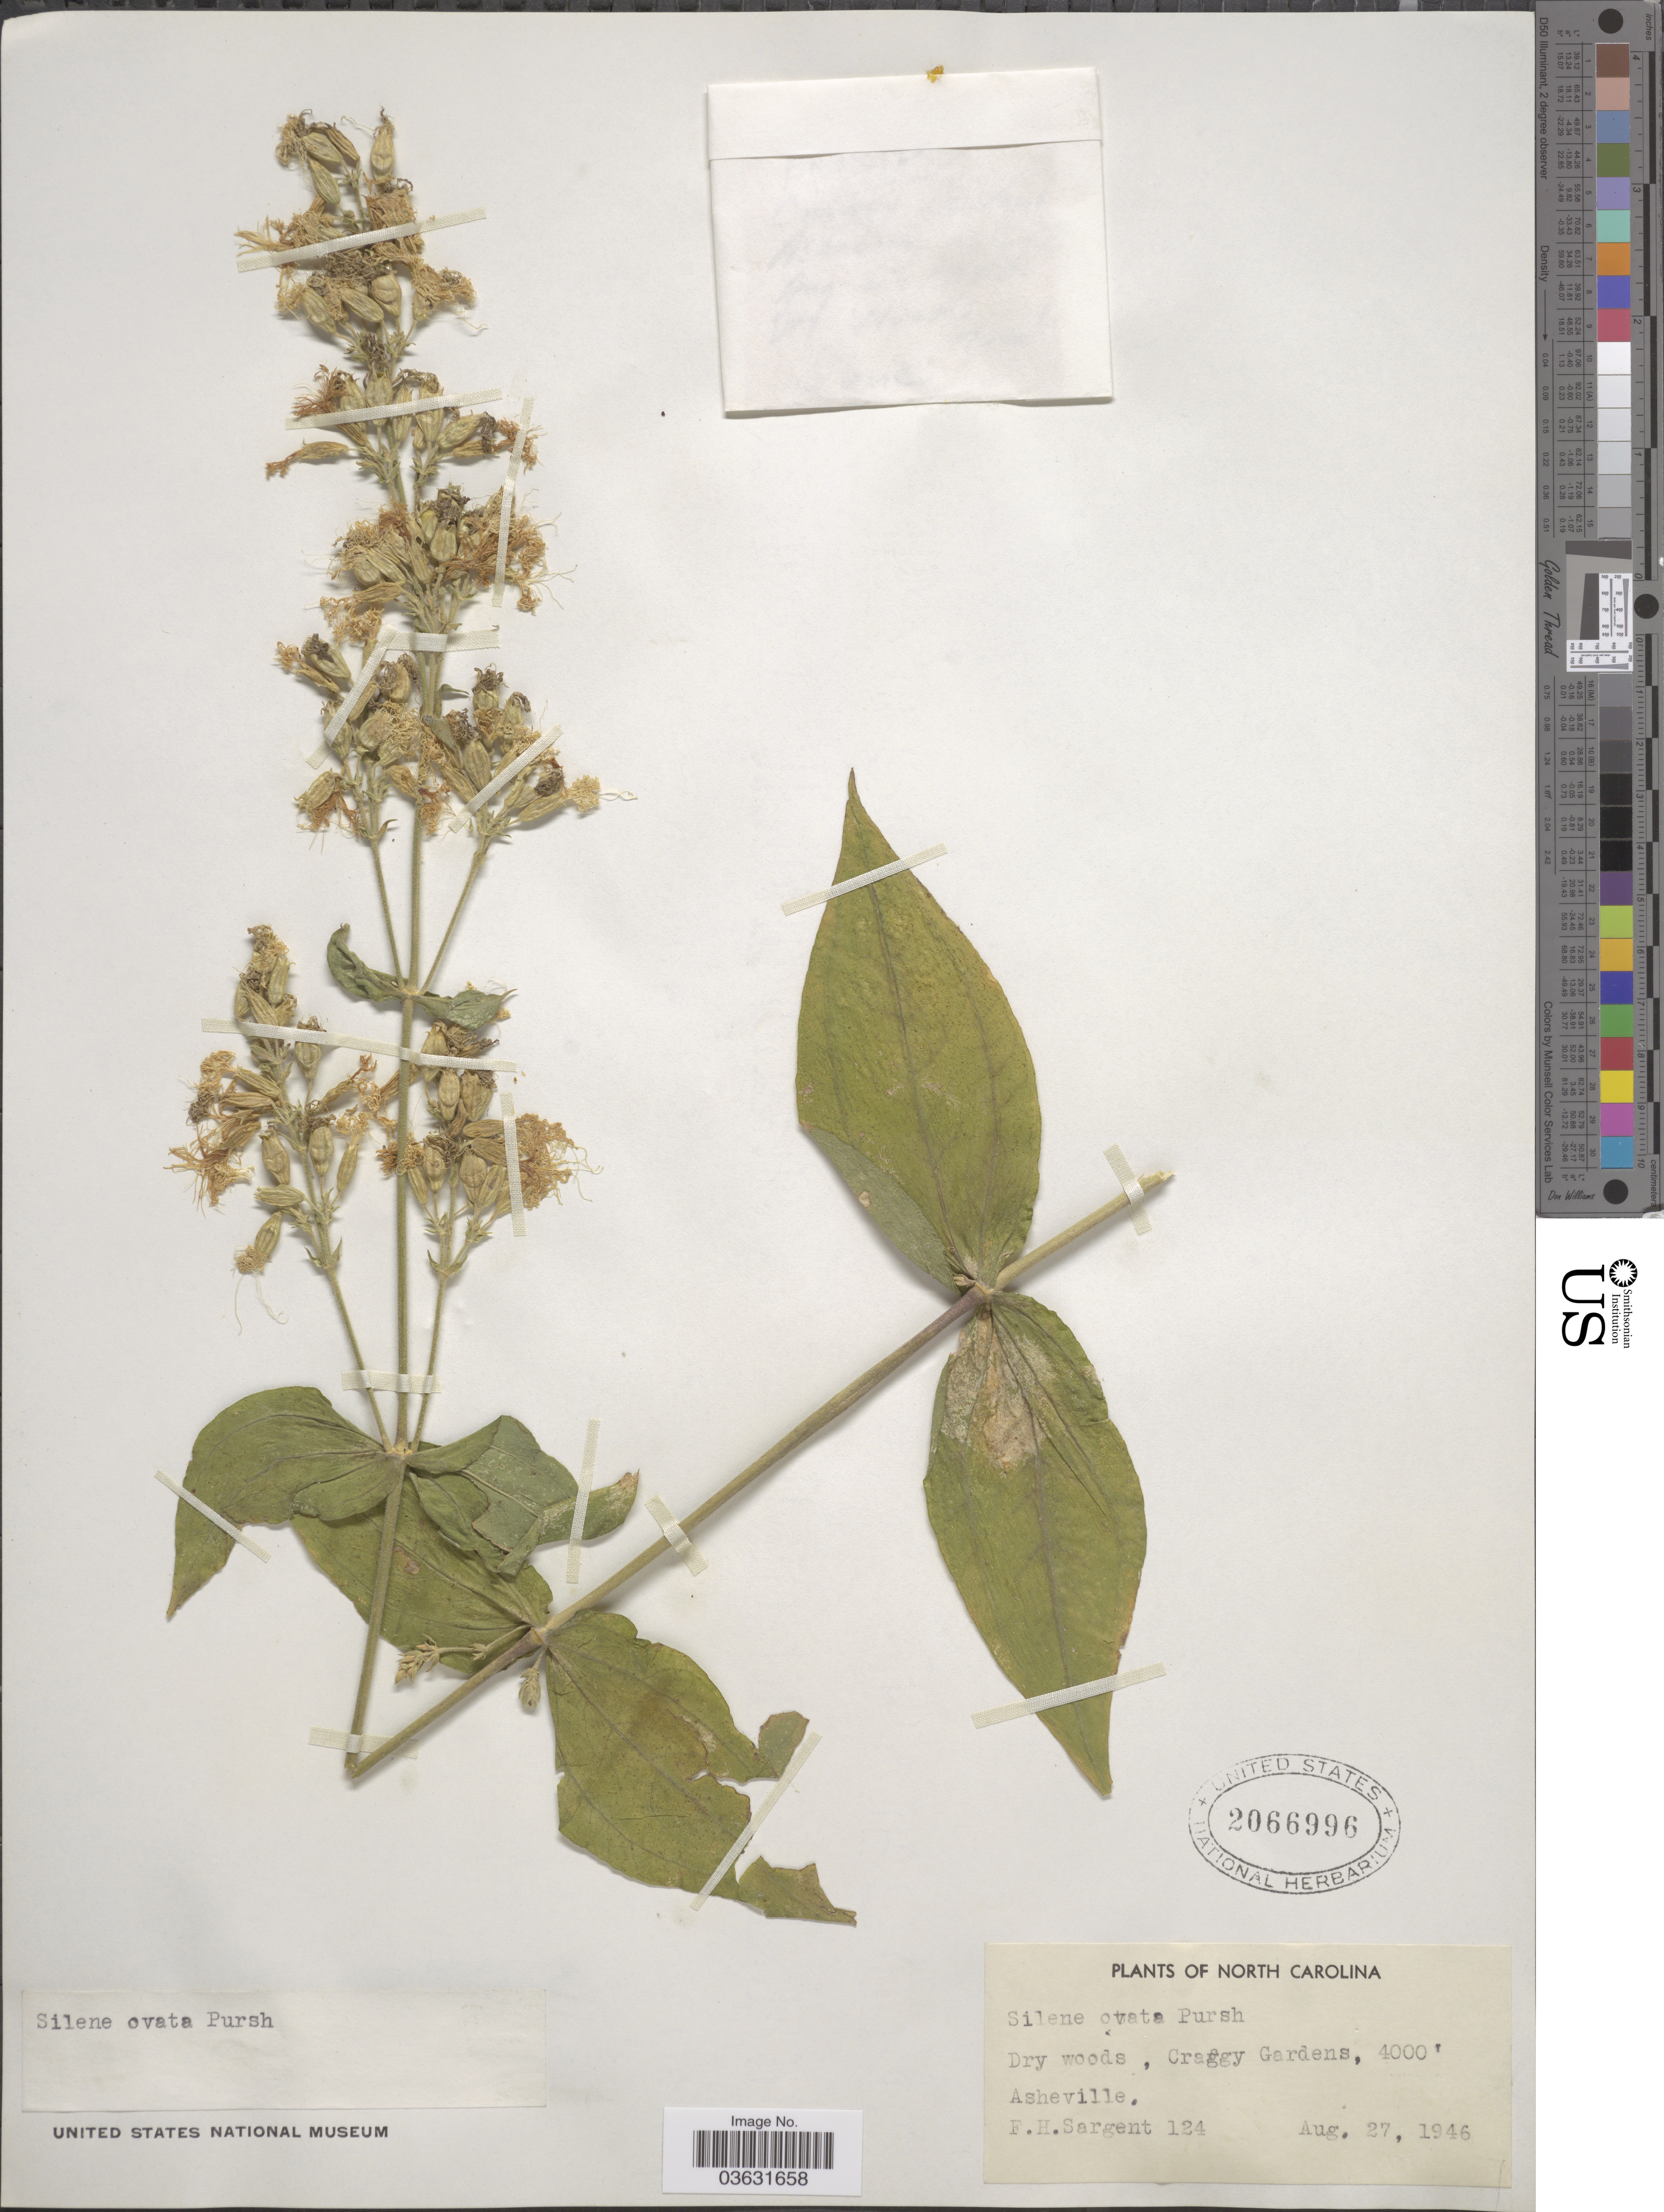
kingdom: Plantae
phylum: Tracheophyta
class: Magnoliopsida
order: Caryophyllales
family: Caryophyllaceae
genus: Silene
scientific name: Silene ovata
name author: Pursh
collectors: F. H. Sargent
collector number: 124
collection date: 1946-08-27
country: United States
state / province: North Carolina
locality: Craggy Gardens, Asheville.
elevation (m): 1219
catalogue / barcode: US 2066996